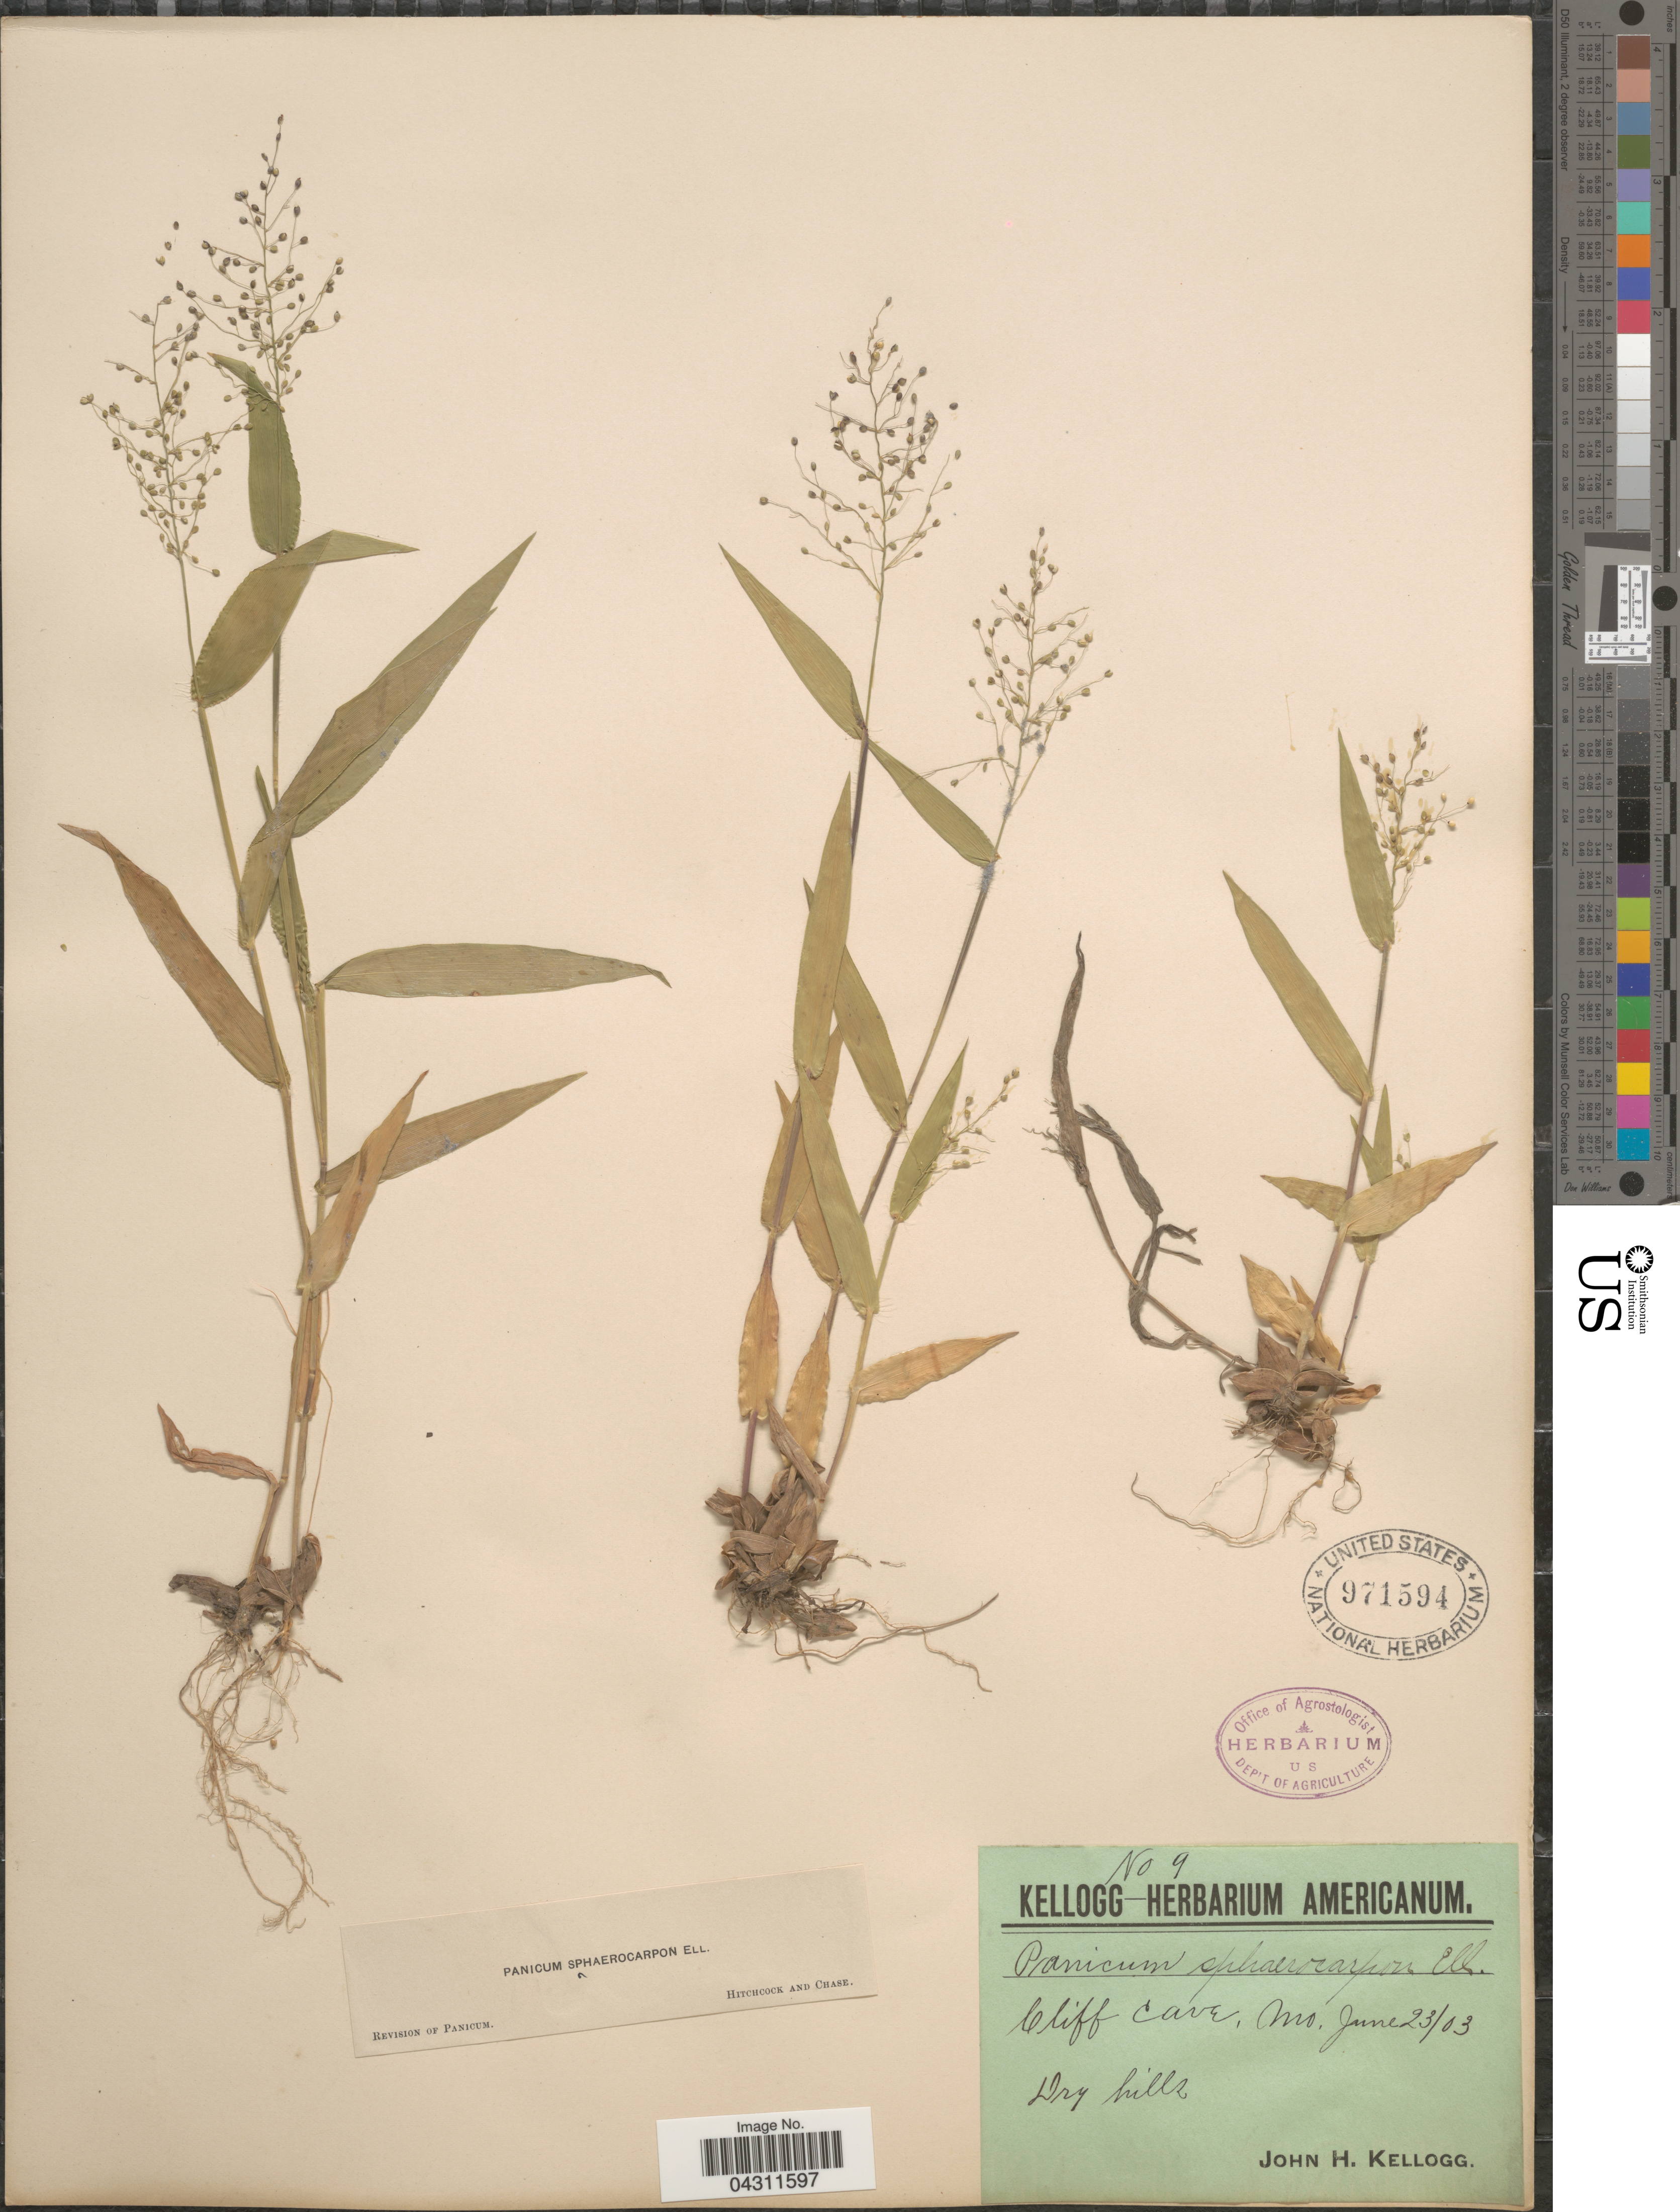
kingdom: Plantae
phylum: Tracheophyta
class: Liliopsida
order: Poales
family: Poaceae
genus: Dichanthelium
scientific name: Dichanthelium strigosum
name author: (Muhl. ex Elliott) Freckmann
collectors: J. H. Kellogg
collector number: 9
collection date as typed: Transcribed d/m/y: 23/6/3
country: United States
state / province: Missouri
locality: Cliff Cave.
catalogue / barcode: US 971594